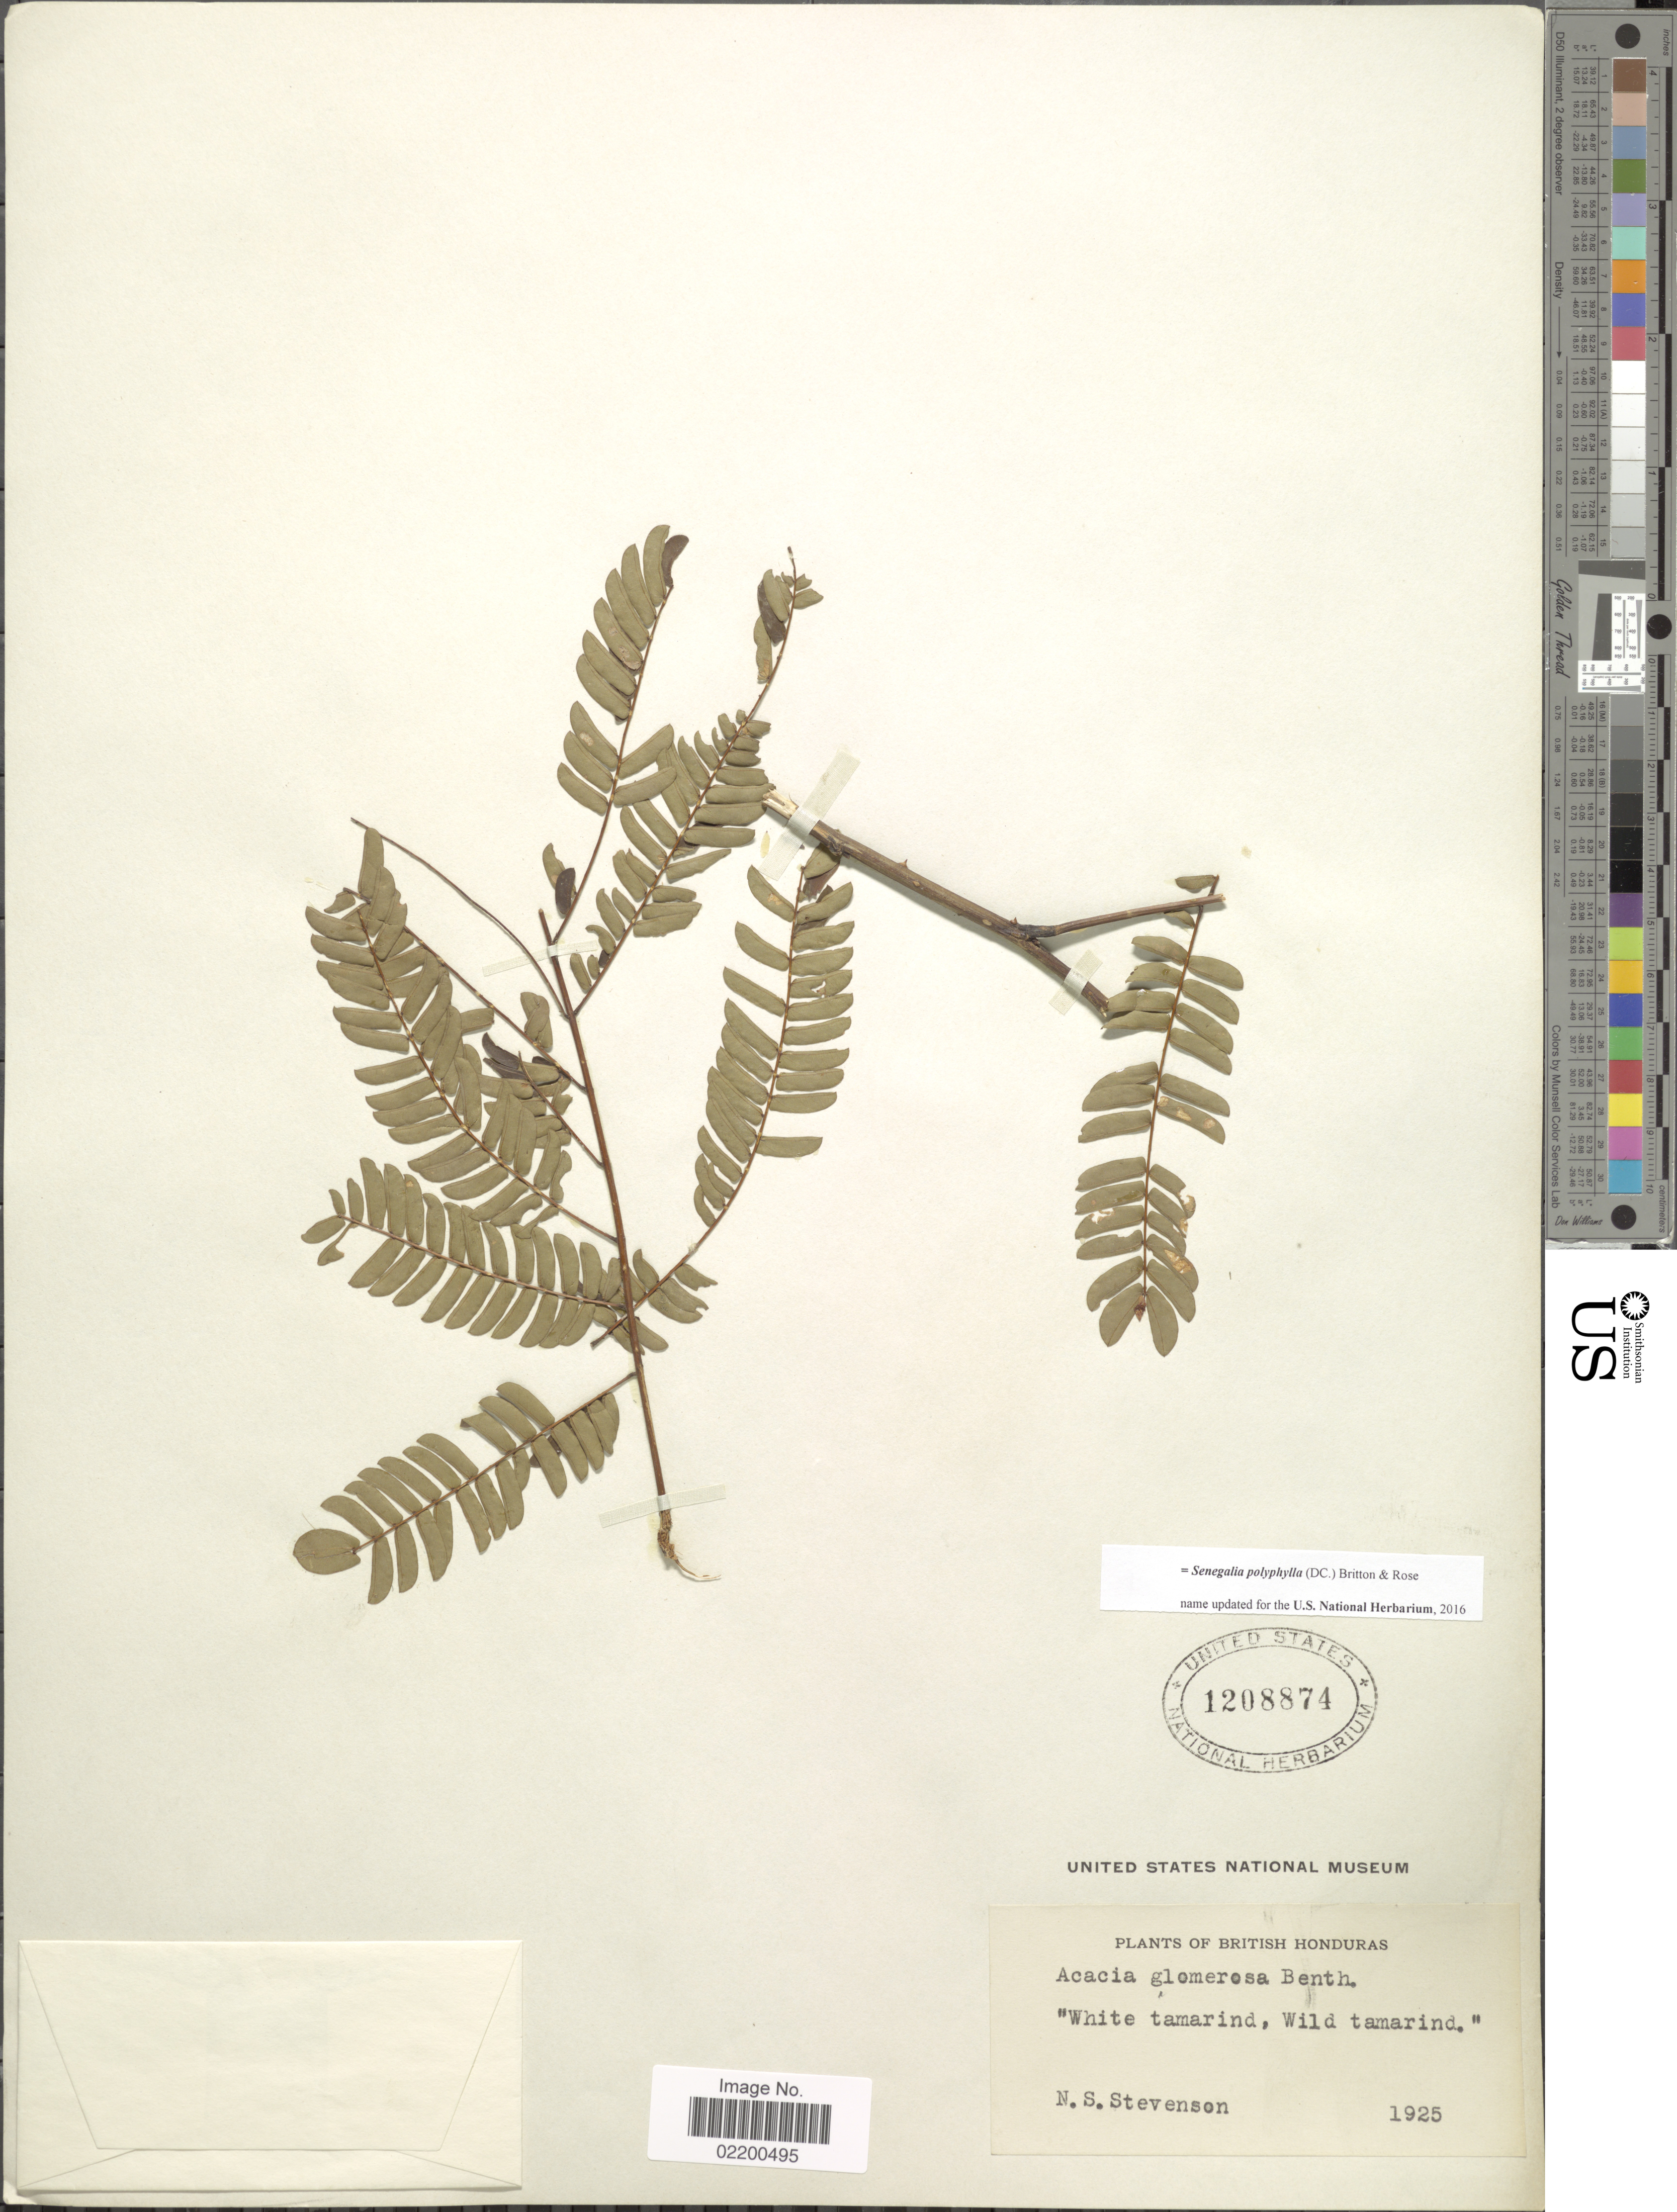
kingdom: Plantae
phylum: Tracheophyta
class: Magnoliopsida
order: Fabales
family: Fabaceae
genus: Senegalia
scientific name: Senegalia polyphylla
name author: (DC.) Britton & Rose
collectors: N. Stevenson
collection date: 1925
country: Belize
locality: White Tamarind, Wild tamarind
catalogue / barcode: US 128874